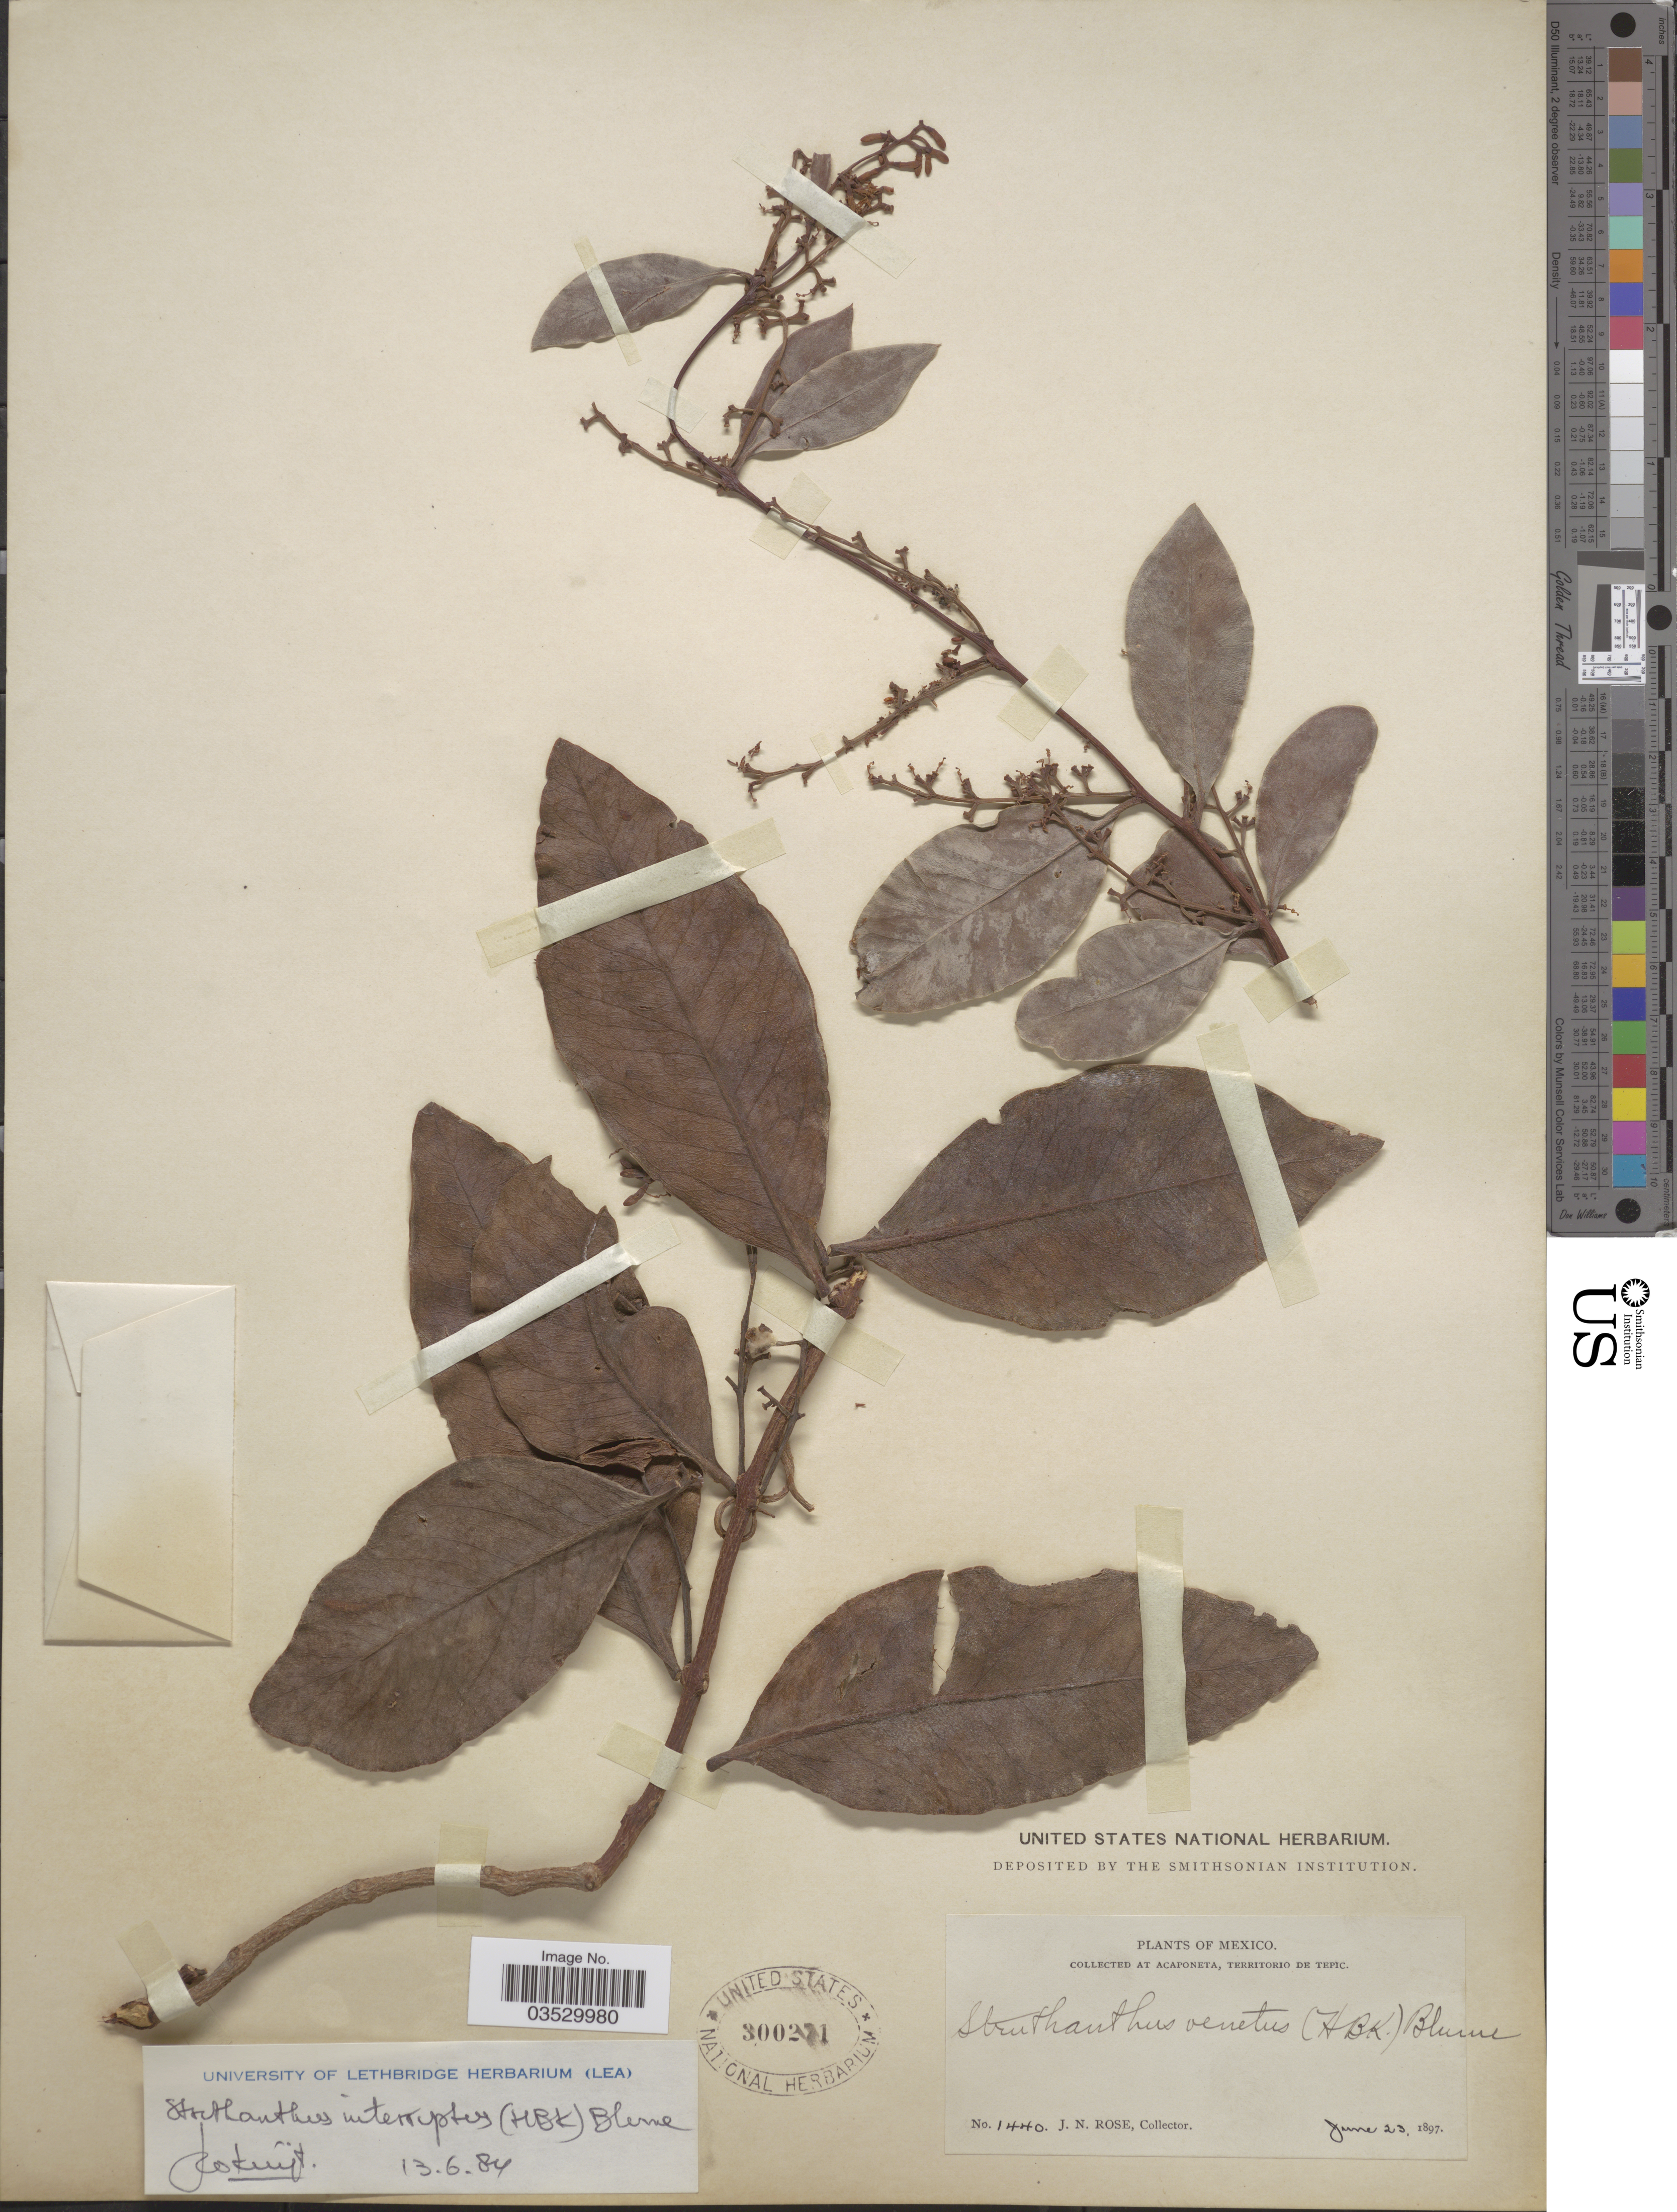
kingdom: Plantae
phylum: Tracheophyta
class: Magnoliopsida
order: Santalales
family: Loranthaceae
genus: Struthanthus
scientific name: Struthanthus interruptus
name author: (Kunth) G. Don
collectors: J. N. Rose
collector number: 1440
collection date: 1897-06-23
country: Mexico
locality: At Acaponeta, Territorio de Tepic.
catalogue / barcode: US 300271